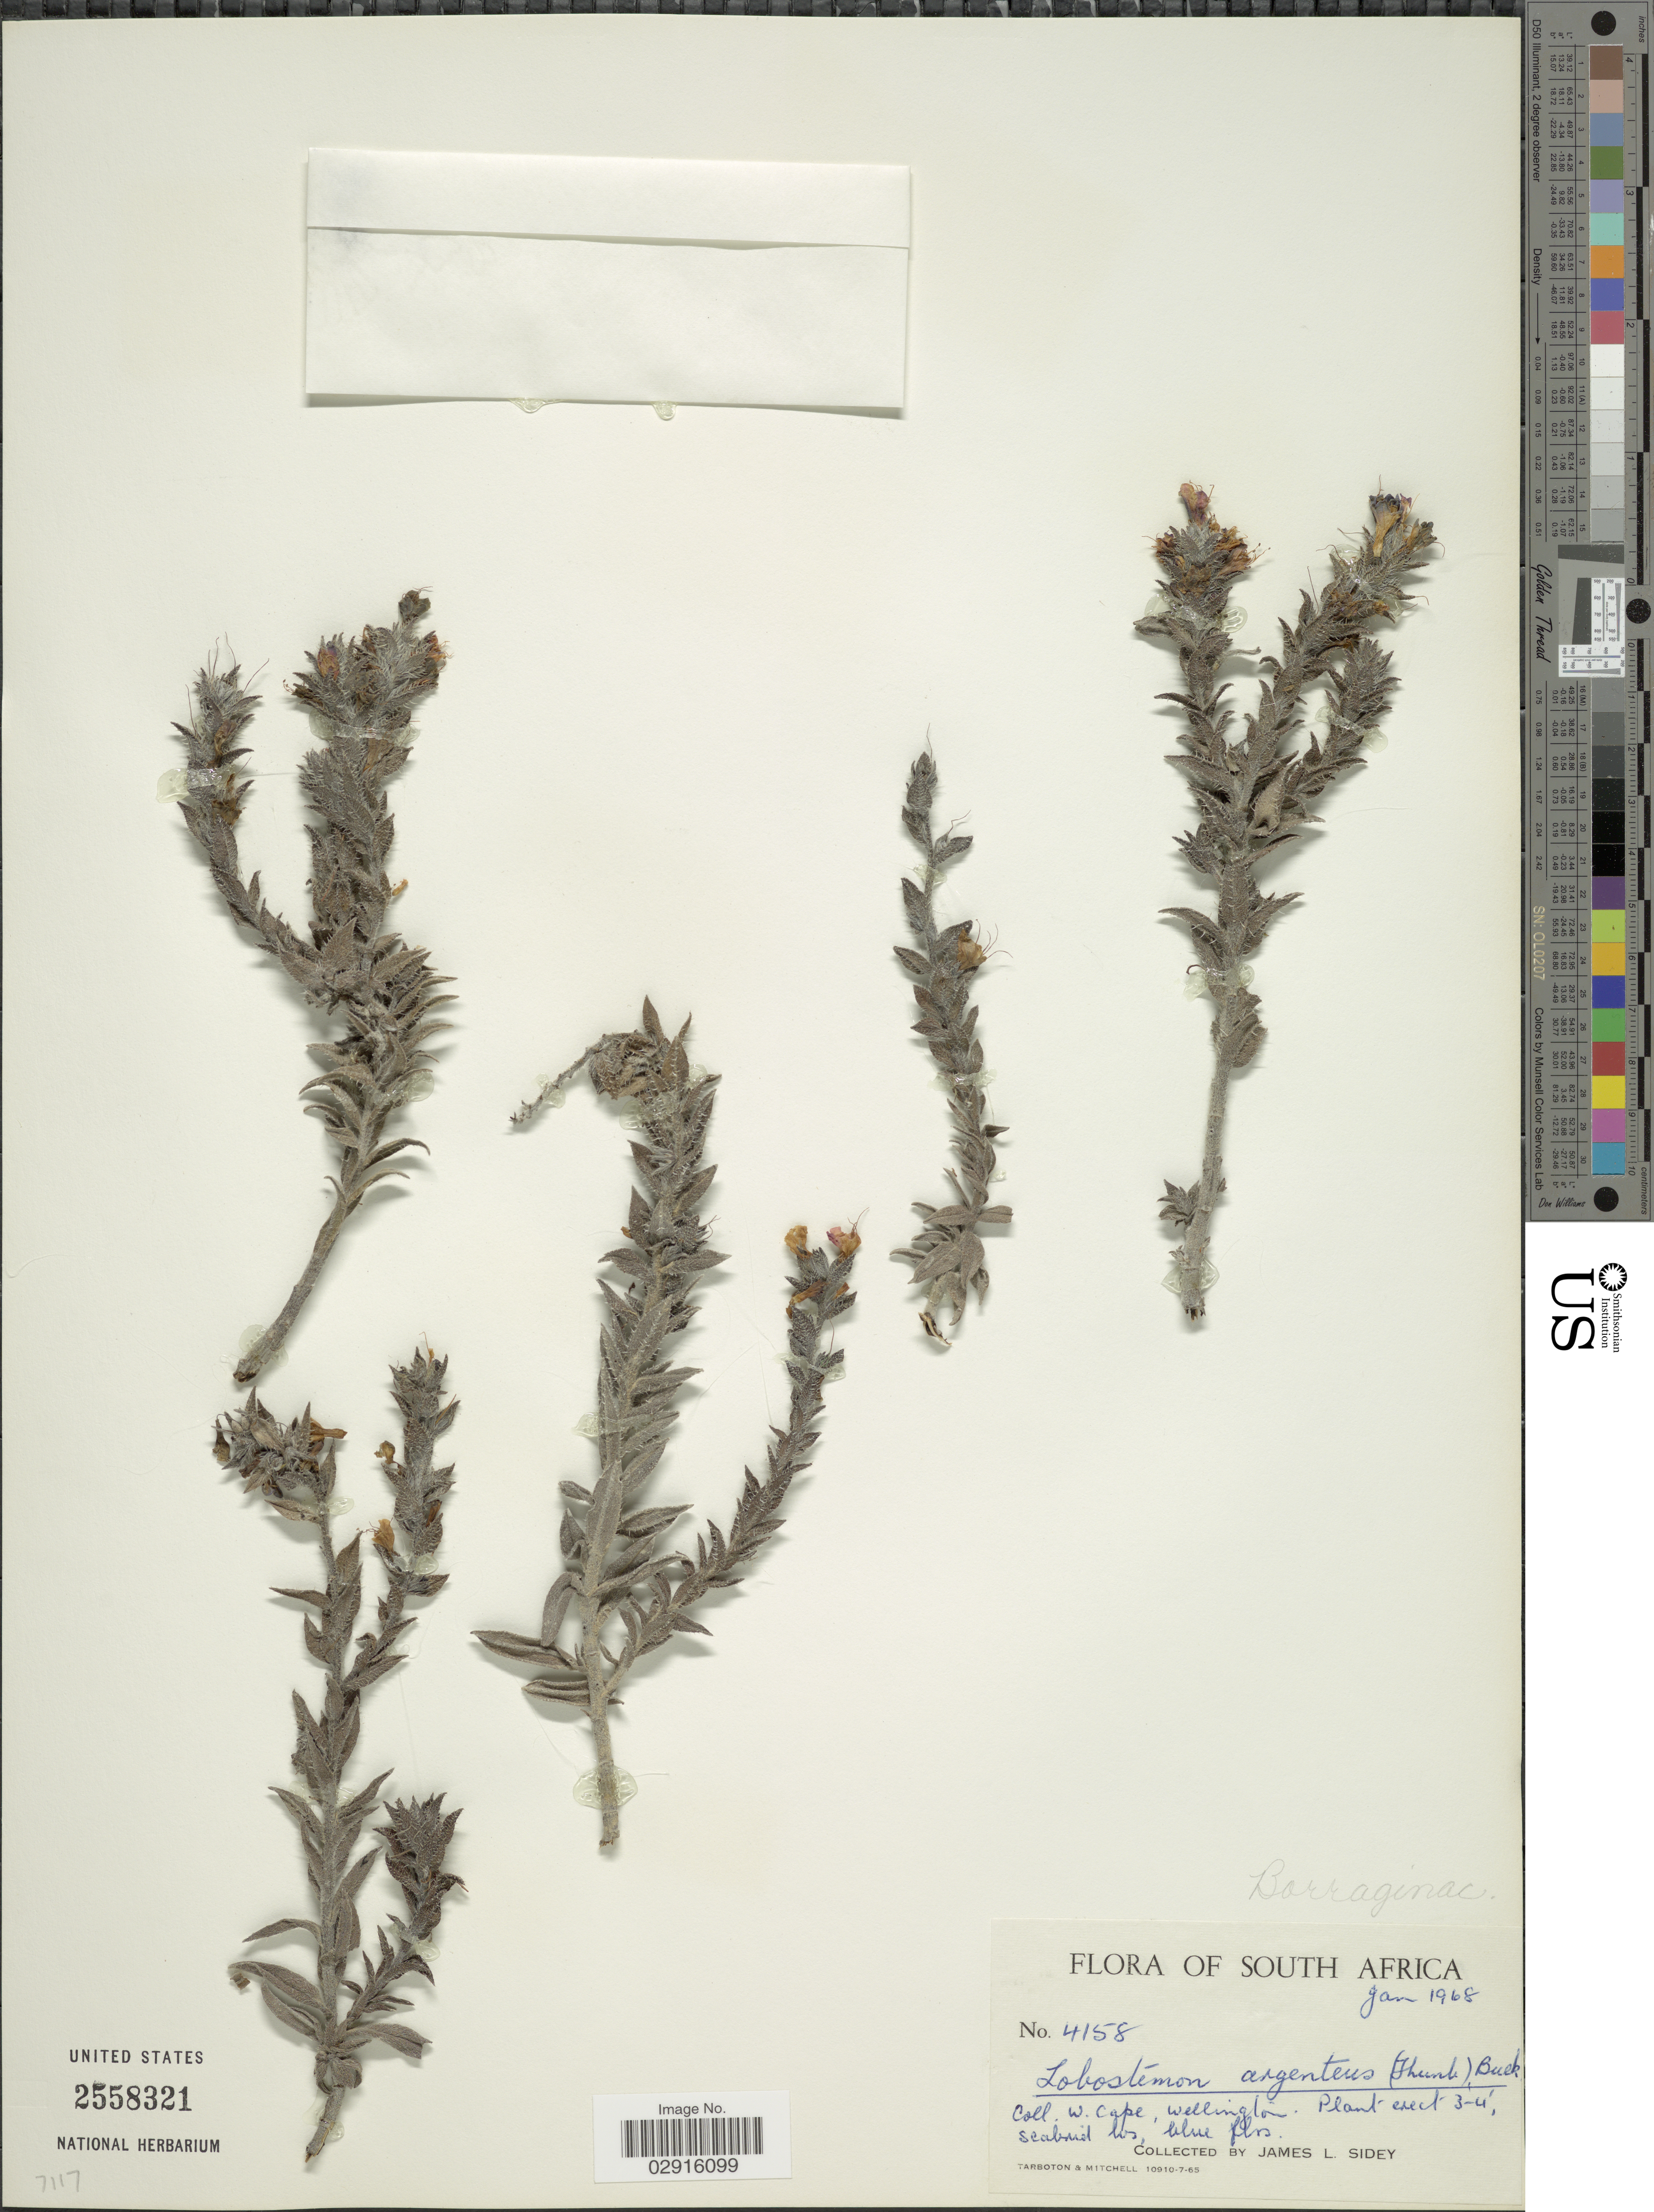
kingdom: Plantae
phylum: Tracheophyta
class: Magnoliopsida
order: Boraginales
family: Boraginaceae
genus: Lobostemon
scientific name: Lobostemon argenteus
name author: Buek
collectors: J. L. Sidey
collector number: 4158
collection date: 1968-01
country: South Africa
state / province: Western Cape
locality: W. Cape, Wellington.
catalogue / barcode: US 2558321